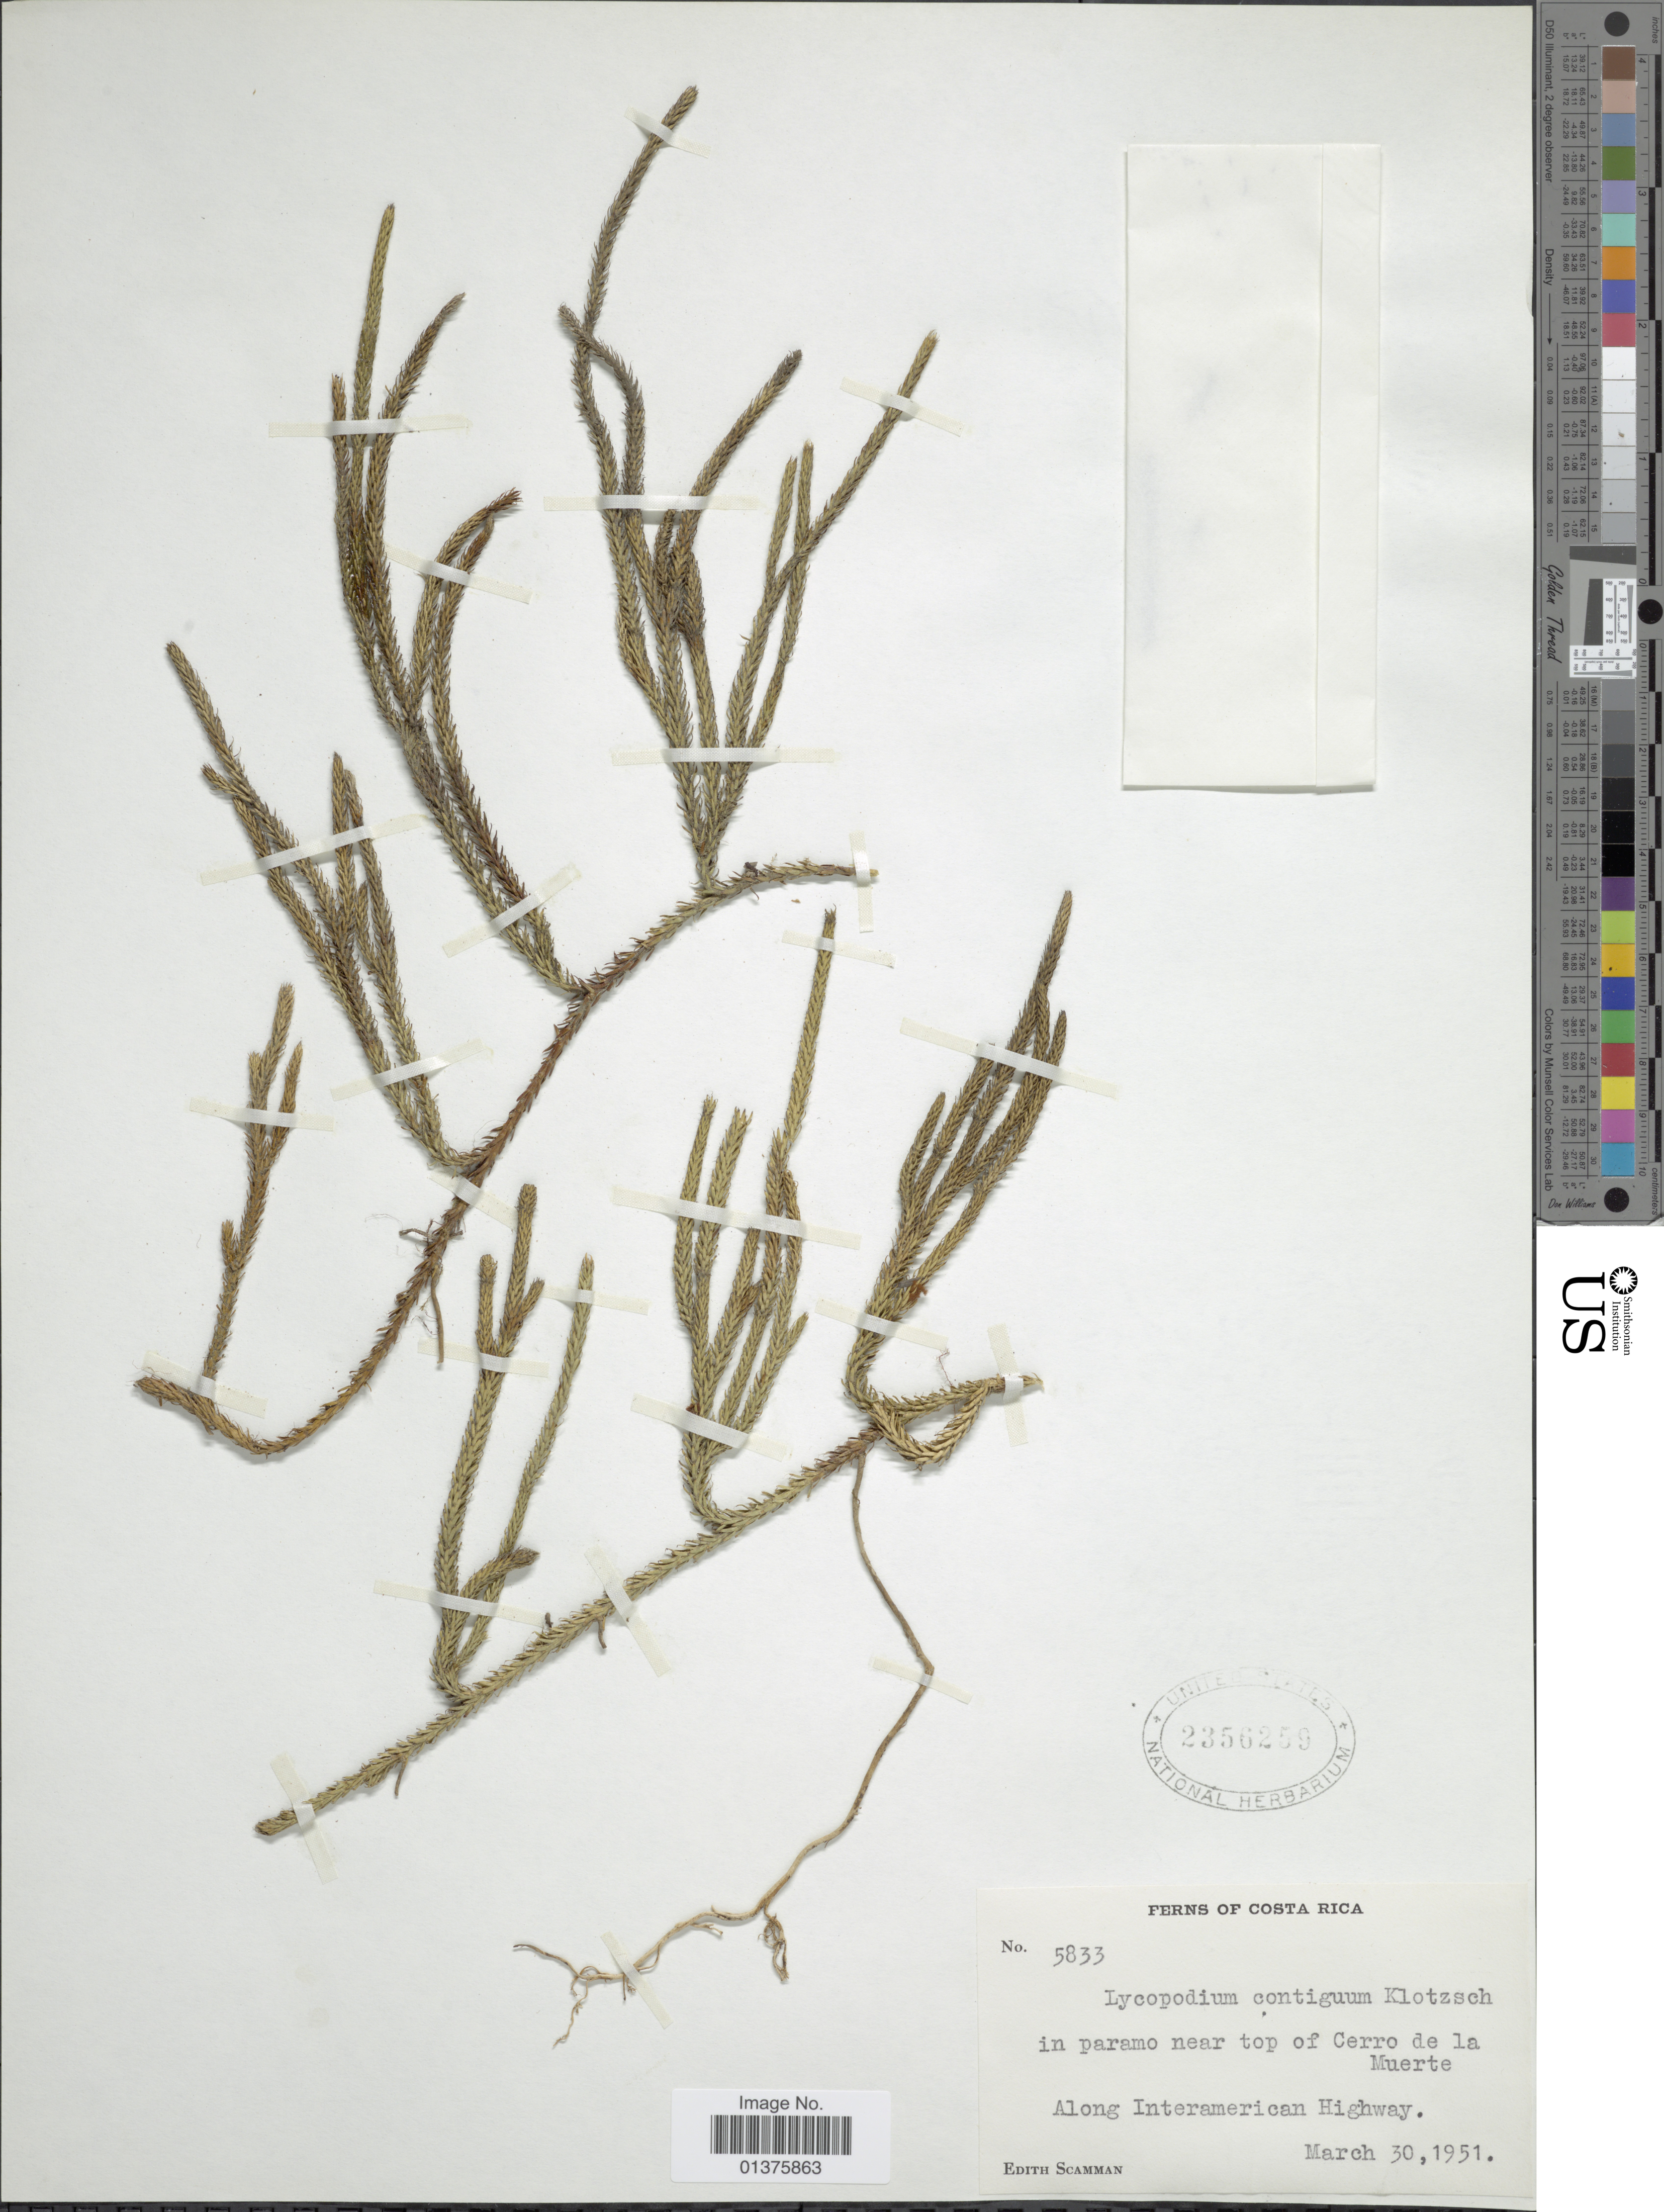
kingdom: Plantae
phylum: Tracheophyta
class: Lycopodiopsida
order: Lycopodiales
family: Lycopodiaceae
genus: Lycopodium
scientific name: Lycopodium clavatum subsp. contiguum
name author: (Klotzsch) B. Øllg.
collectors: E. Scamman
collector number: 5833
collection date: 1951-03-30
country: Costa Rica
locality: In paramo near top of Cerro de la Muerte, along Interamerican Highway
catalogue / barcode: US 2356259